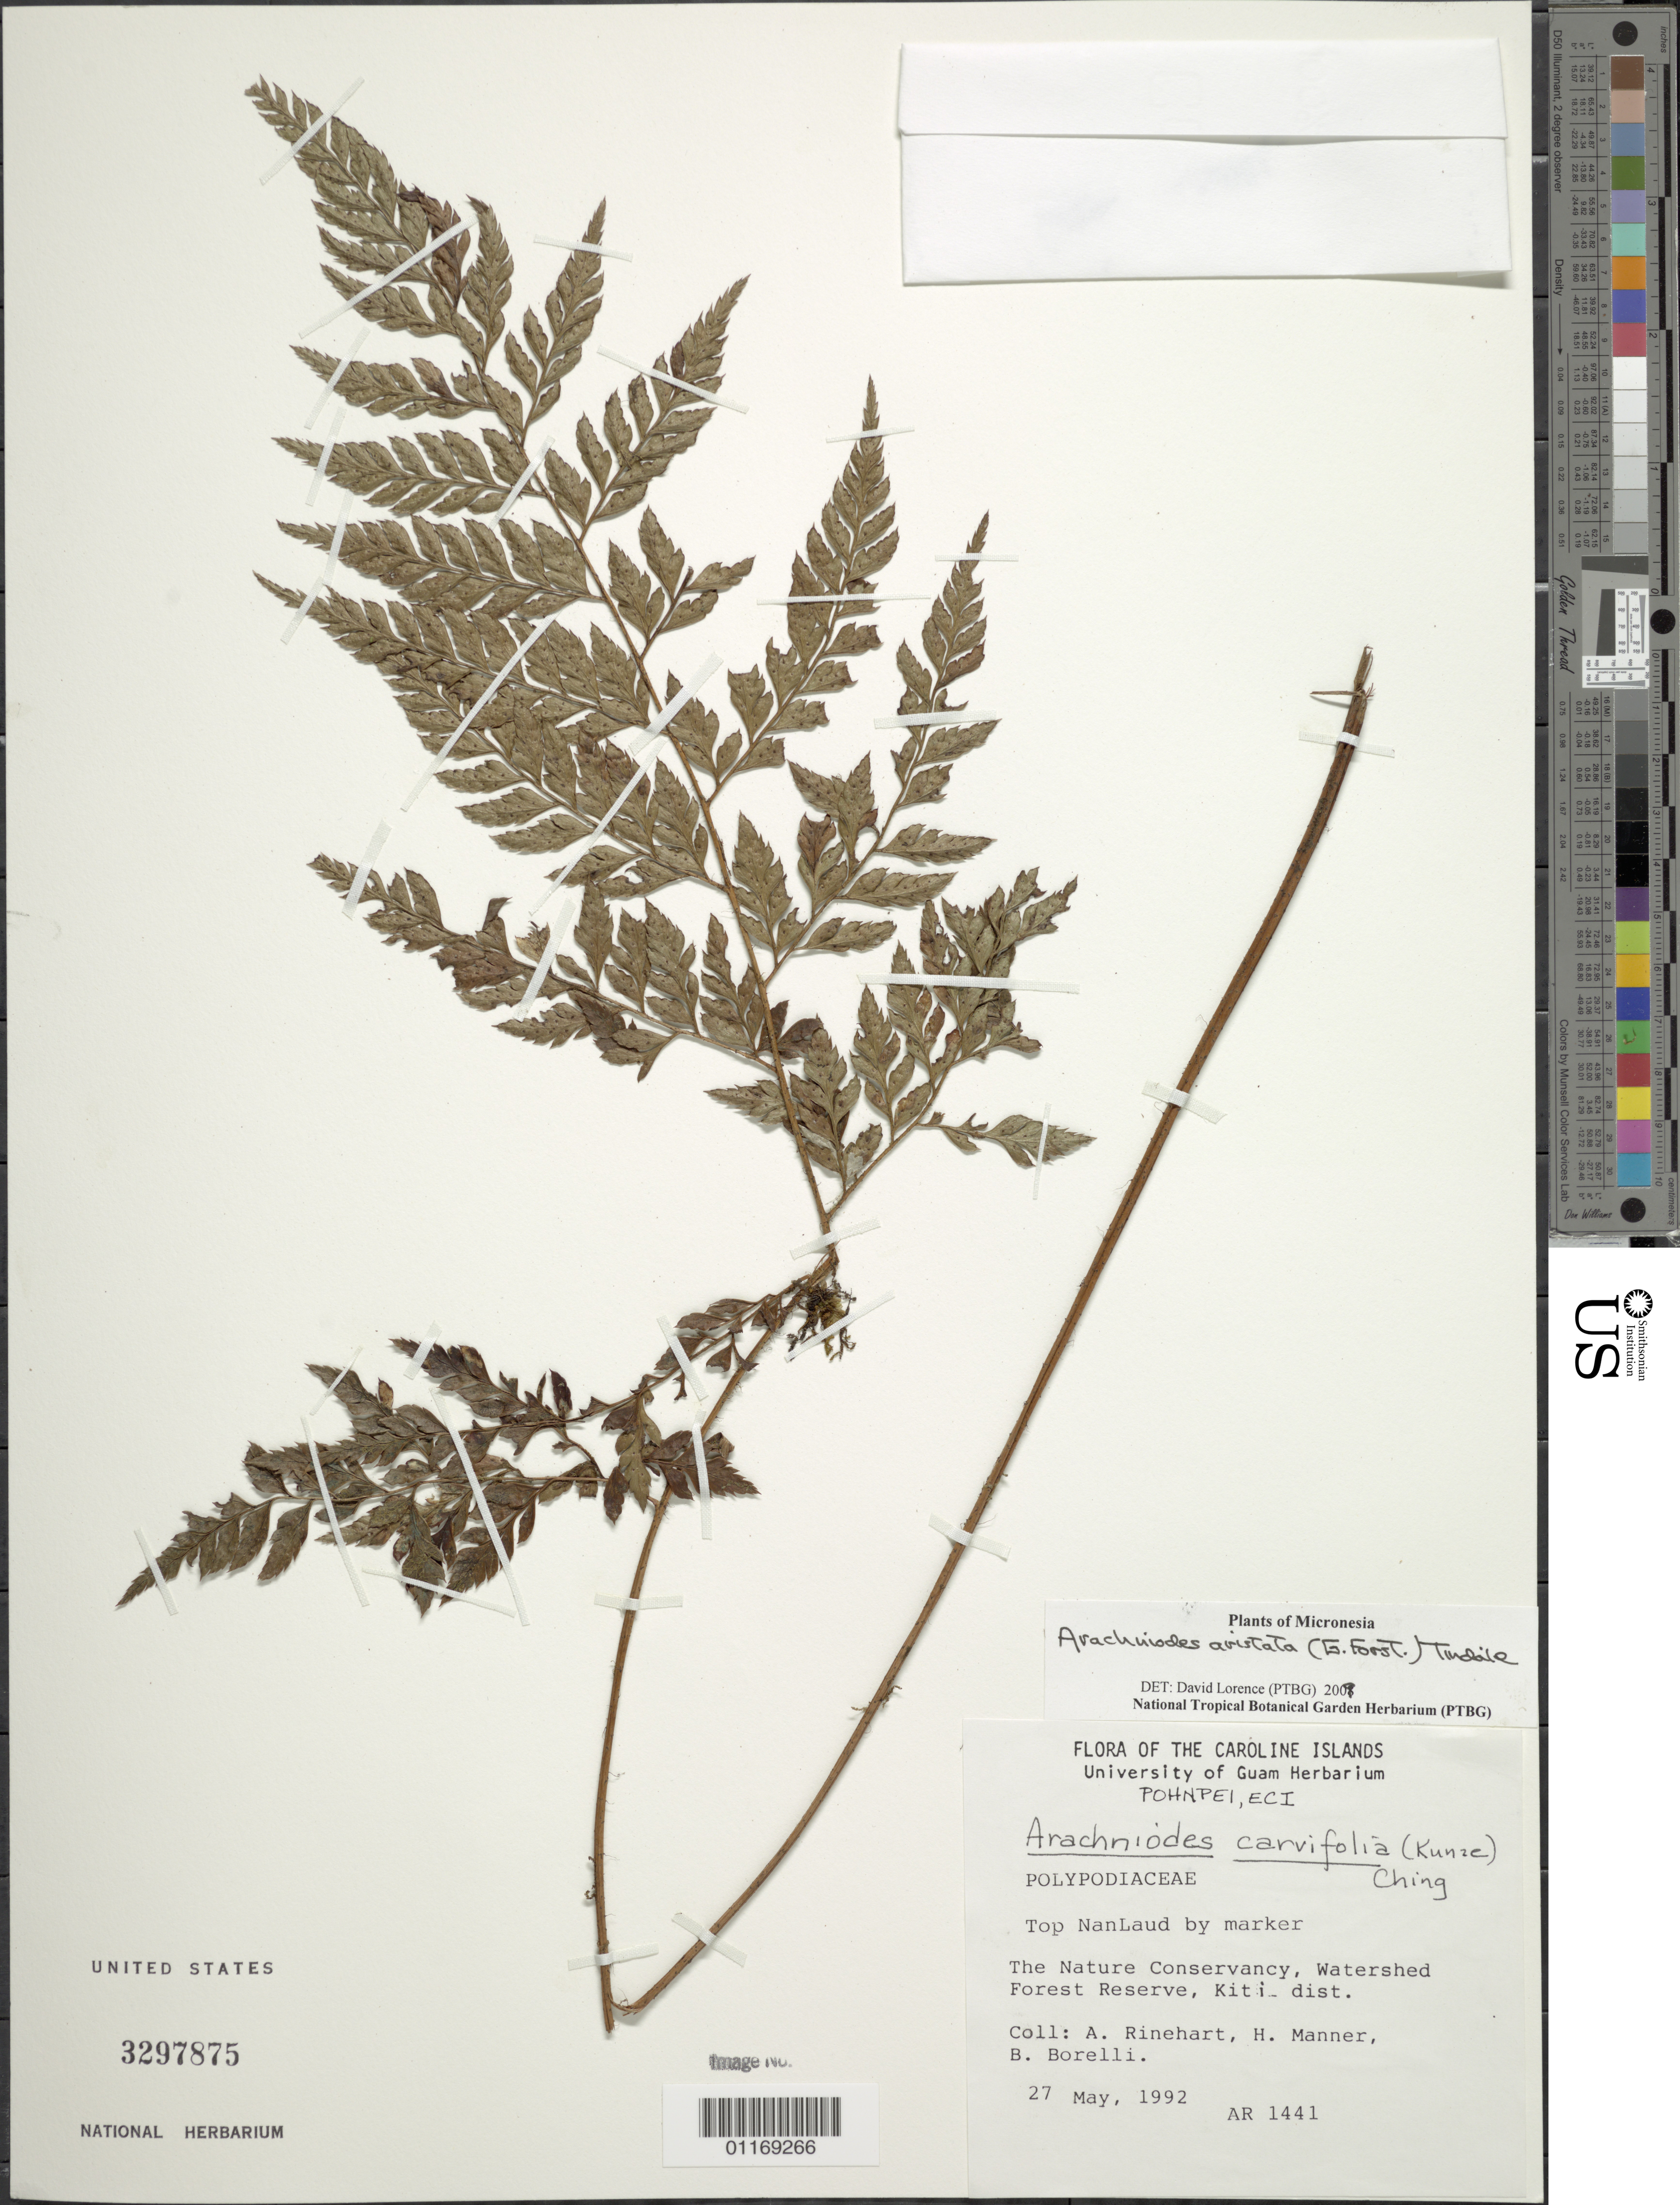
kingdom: Plantae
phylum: Tracheophyta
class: Polypodiopsida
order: Polypodiales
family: Dryopteridaceae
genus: Arachniodes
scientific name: Arachniodes aristata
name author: (G. Forst.) Tindale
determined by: Lorence, David H., (PTBG), National Tropical Botanical Garden (UNITED STATES)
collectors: A. Rinehart, H. Manner & B. Borelli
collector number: AR 1441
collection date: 1992-05-27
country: Micronesia, Federated States of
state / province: Pohnpei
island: Pohnpei [Ponape]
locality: The Nature conservancy, watershed forest reserve, Kitti Dist.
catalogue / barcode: US 3297875